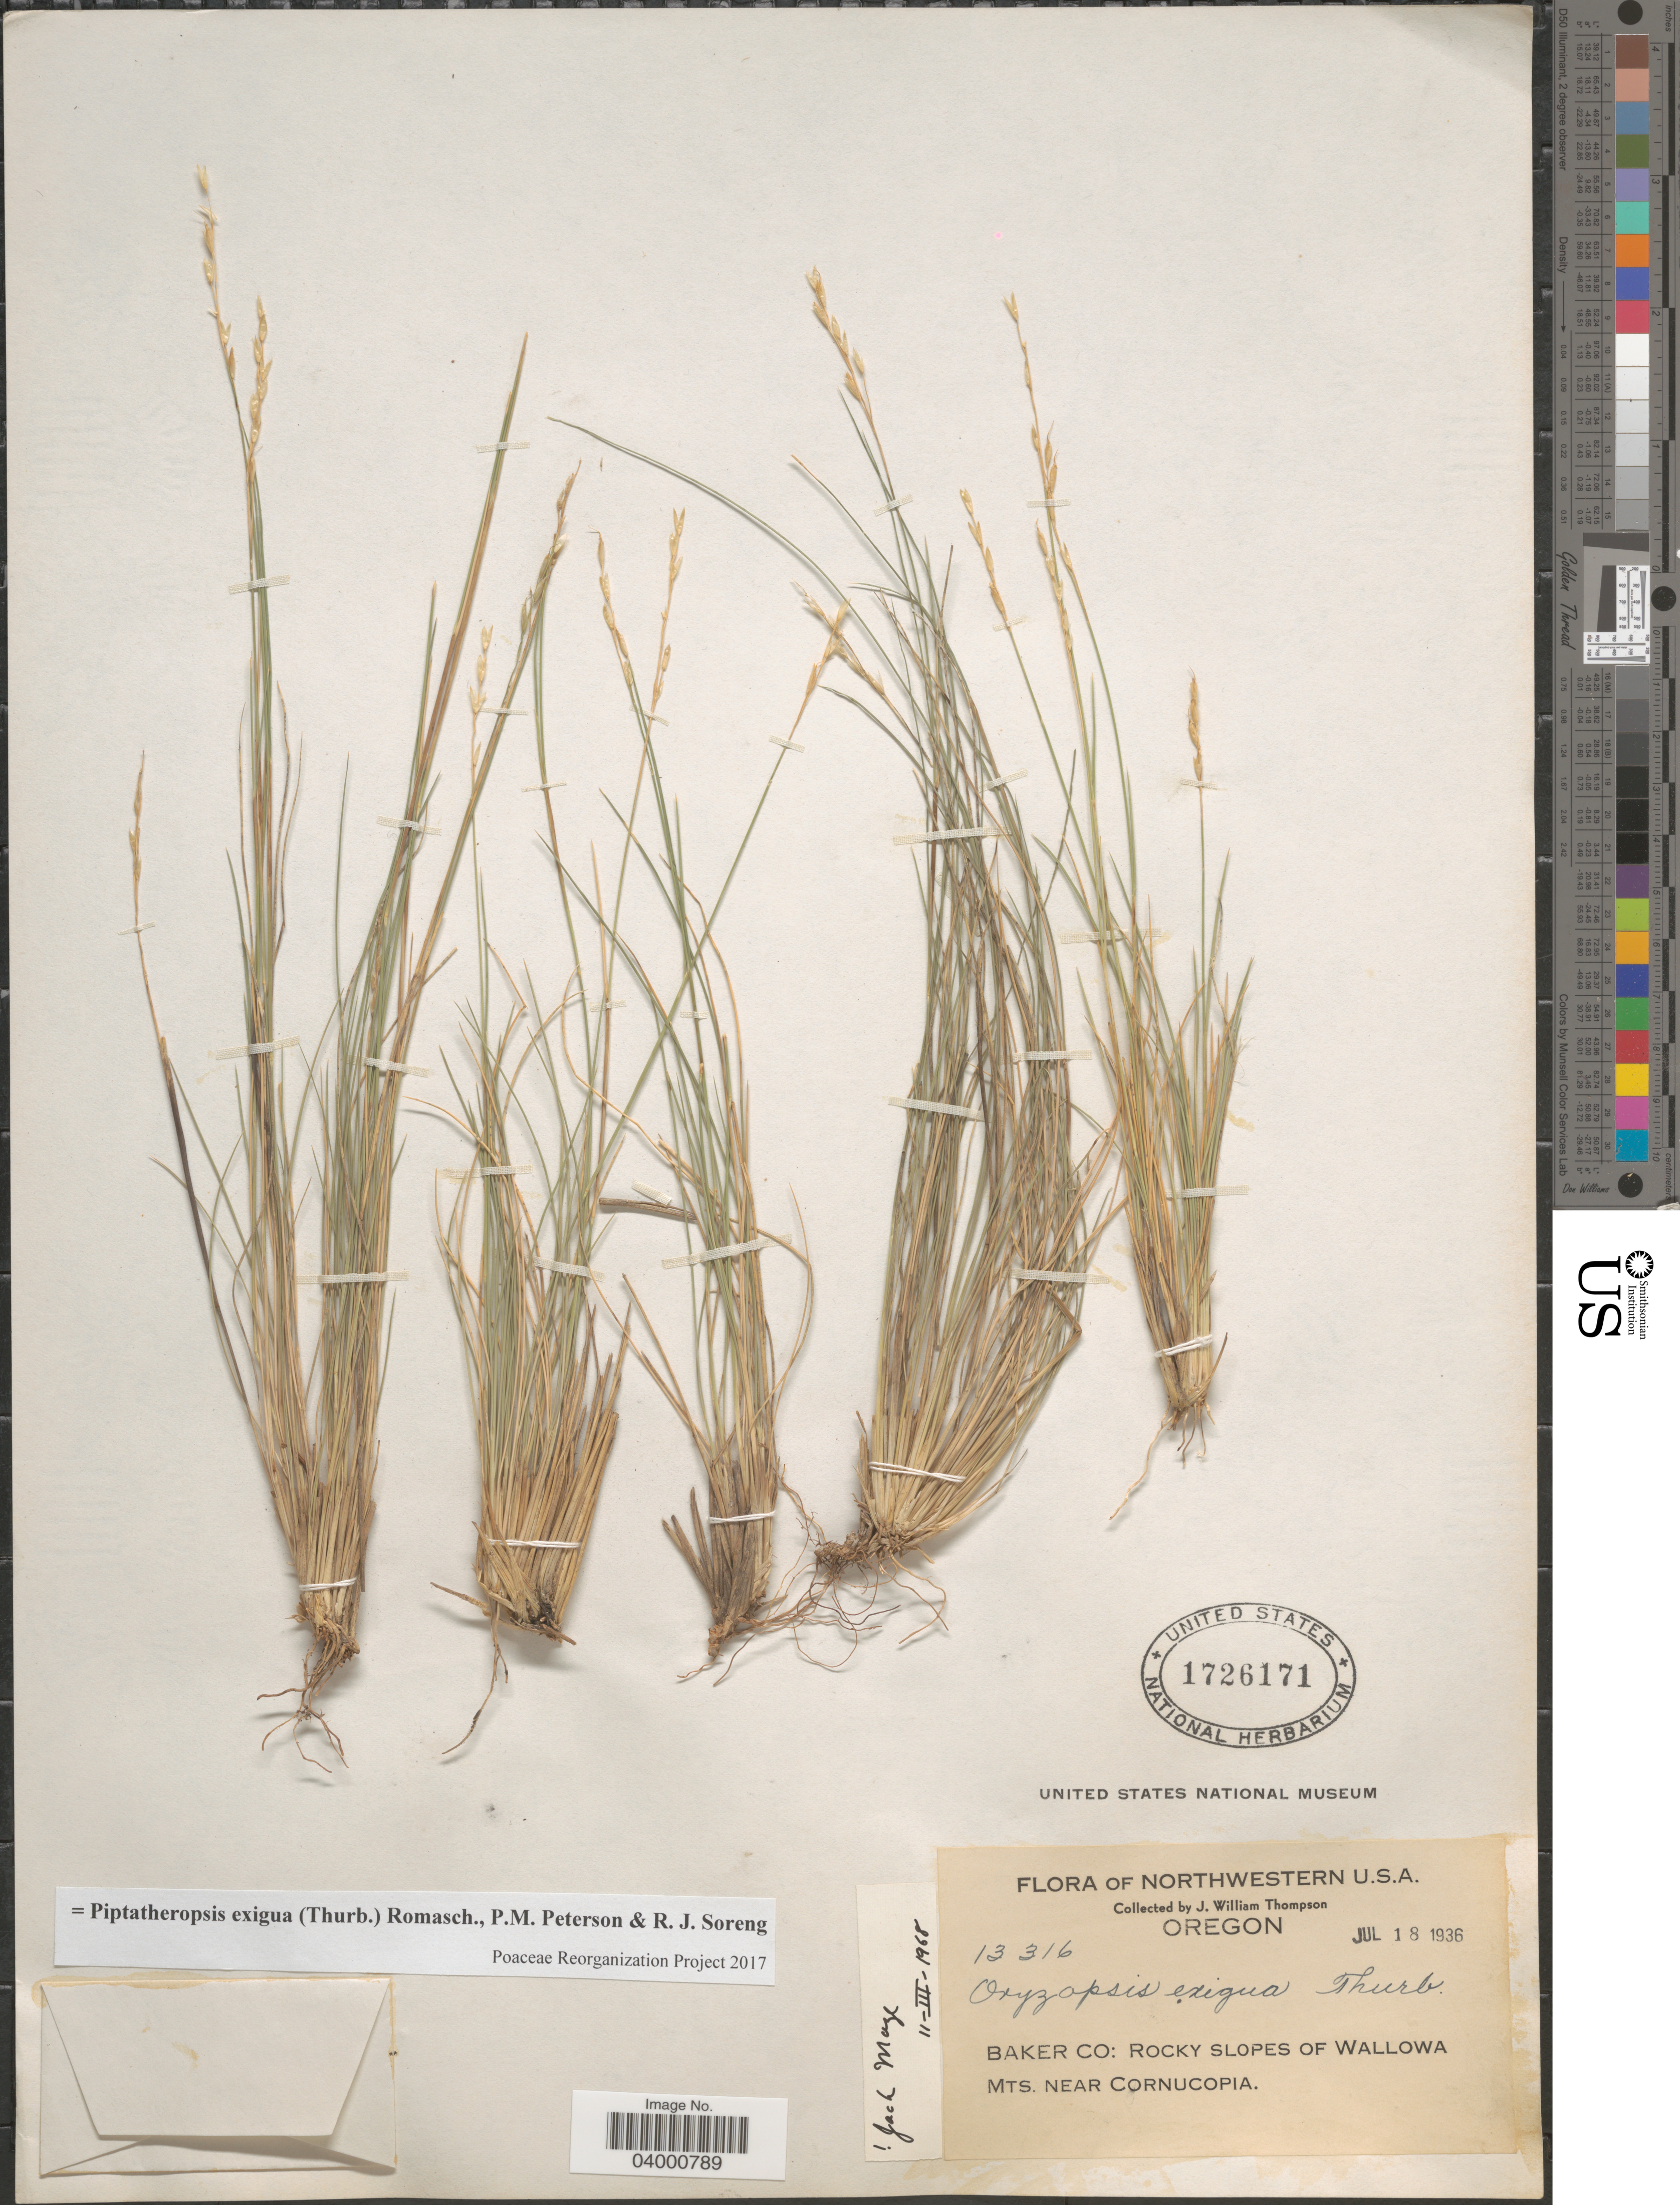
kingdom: Plantae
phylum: Tracheophyta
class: Liliopsida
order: Poales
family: Poaceae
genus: Piptatheropsis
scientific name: Piptatheropsis exigua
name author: (Thurb.) Romasch. et al.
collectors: J. W. Thompson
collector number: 13316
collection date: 1936-07-18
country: United States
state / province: Oregon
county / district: Baker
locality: Northwestern U.S.A. Baker Co: Rocky slopes of Wallowa Mts. near Cornucopia.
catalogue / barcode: US 1726171